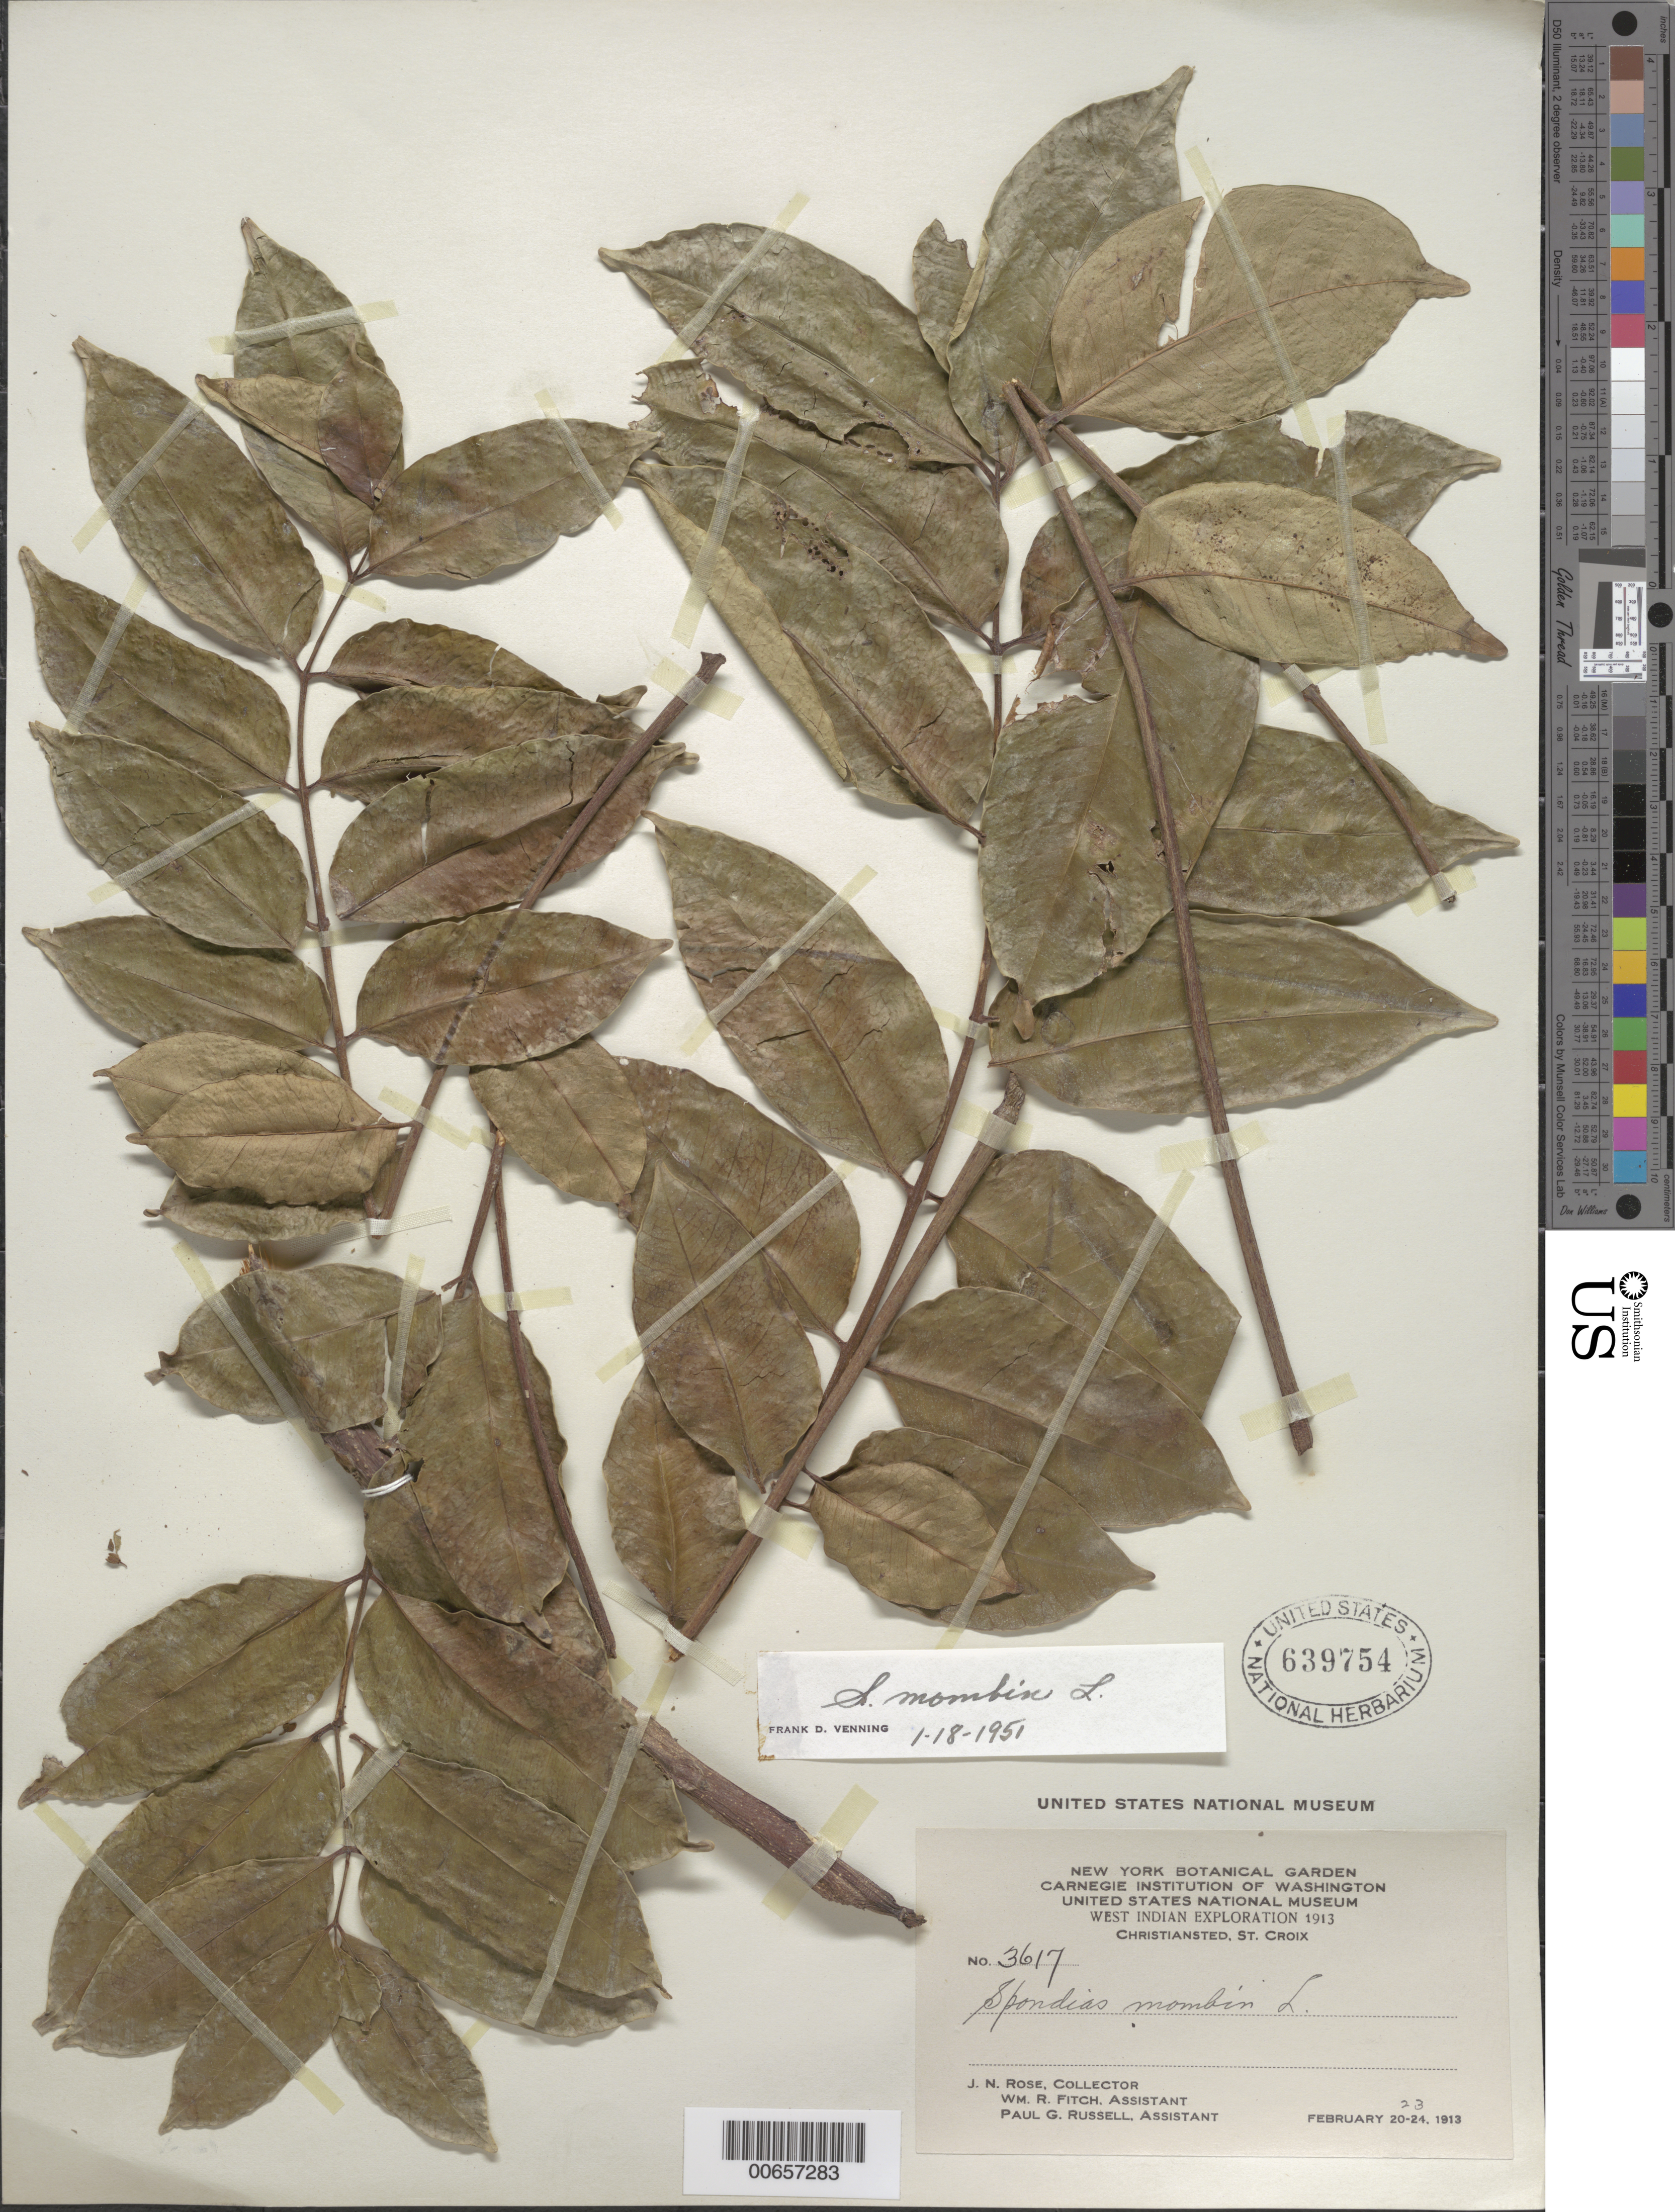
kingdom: Plantae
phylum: Tracheophyta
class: Magnoliopsida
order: Sapindales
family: Anacardiaceae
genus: Spondias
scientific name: Spondias mombin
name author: L.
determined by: Venning, F. D.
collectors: J. N. Rose, W. R. Fitch & P. G. Russell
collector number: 3617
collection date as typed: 23 Feb 1913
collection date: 1913-02-23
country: U.S. Virgin Islands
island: St. Croix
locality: Christiansted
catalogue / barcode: US 639754